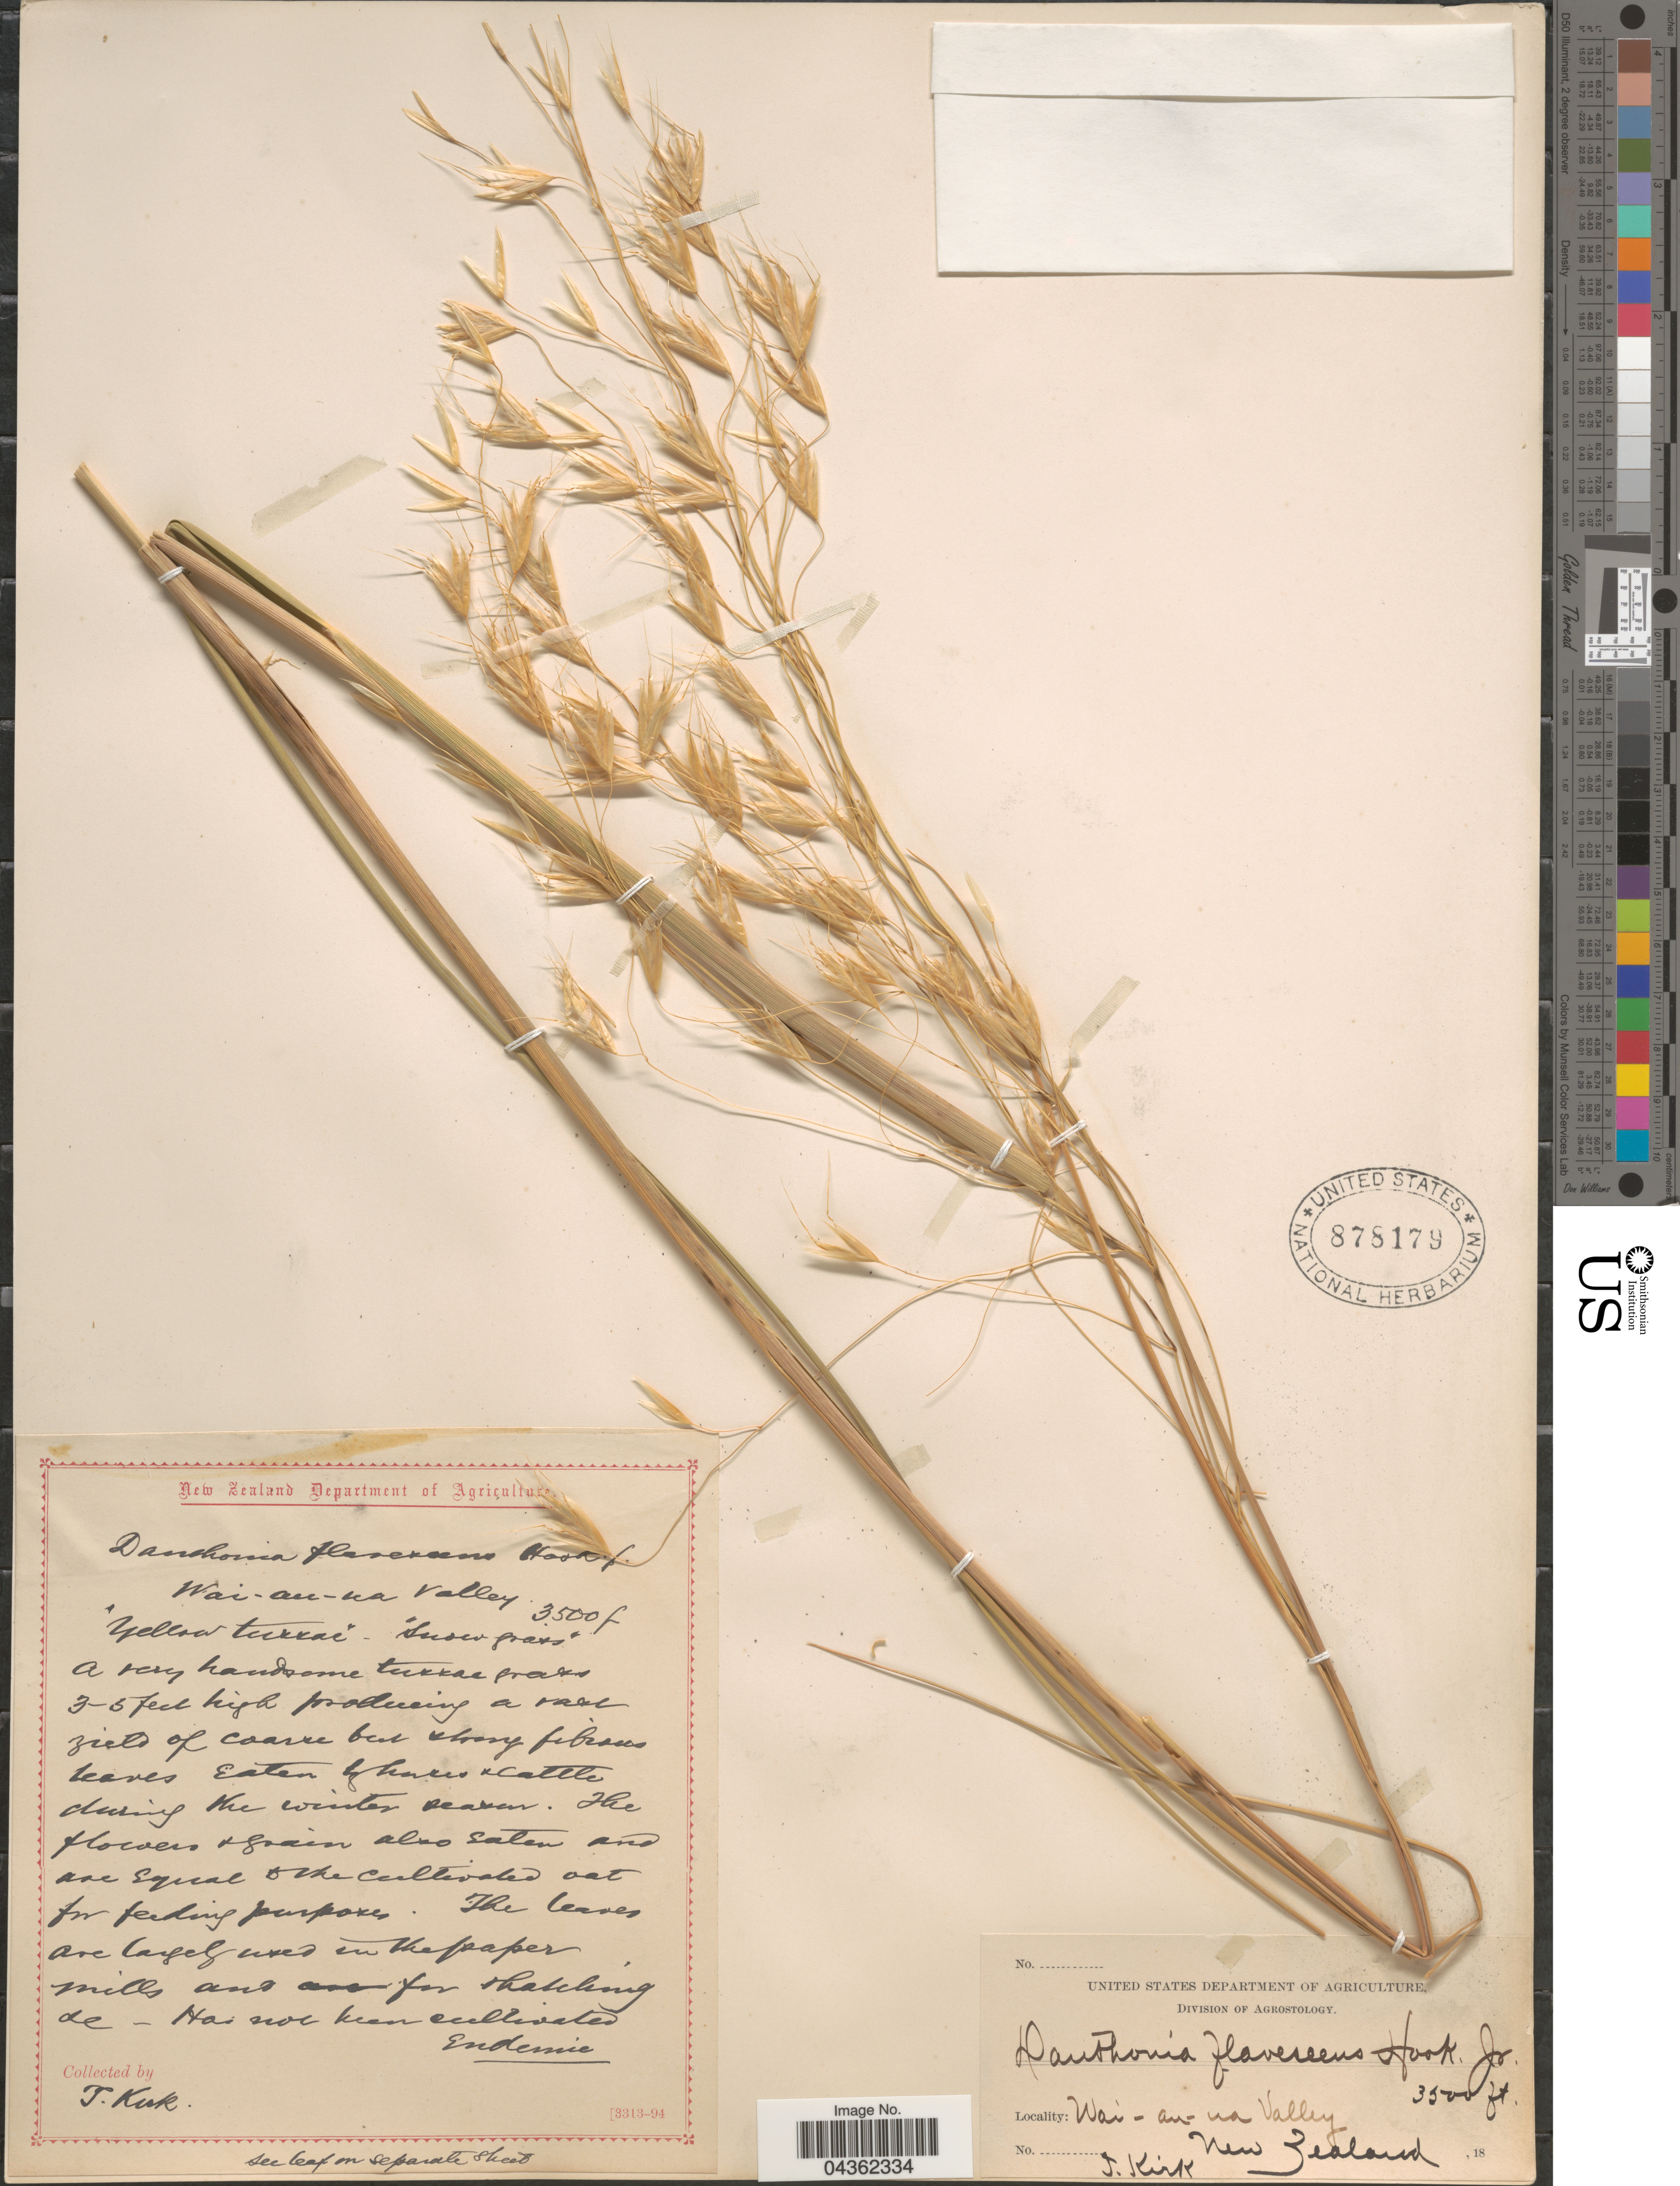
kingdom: Plantae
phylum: Tracheophyta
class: Liliopsida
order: Poales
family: Poaceae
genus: Chionochloa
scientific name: Chionochloa rigida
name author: (Raoul) Zotov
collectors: T. Kirk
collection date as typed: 18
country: New Zealand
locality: Wai-an-na Valley.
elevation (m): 1067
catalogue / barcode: US 878179